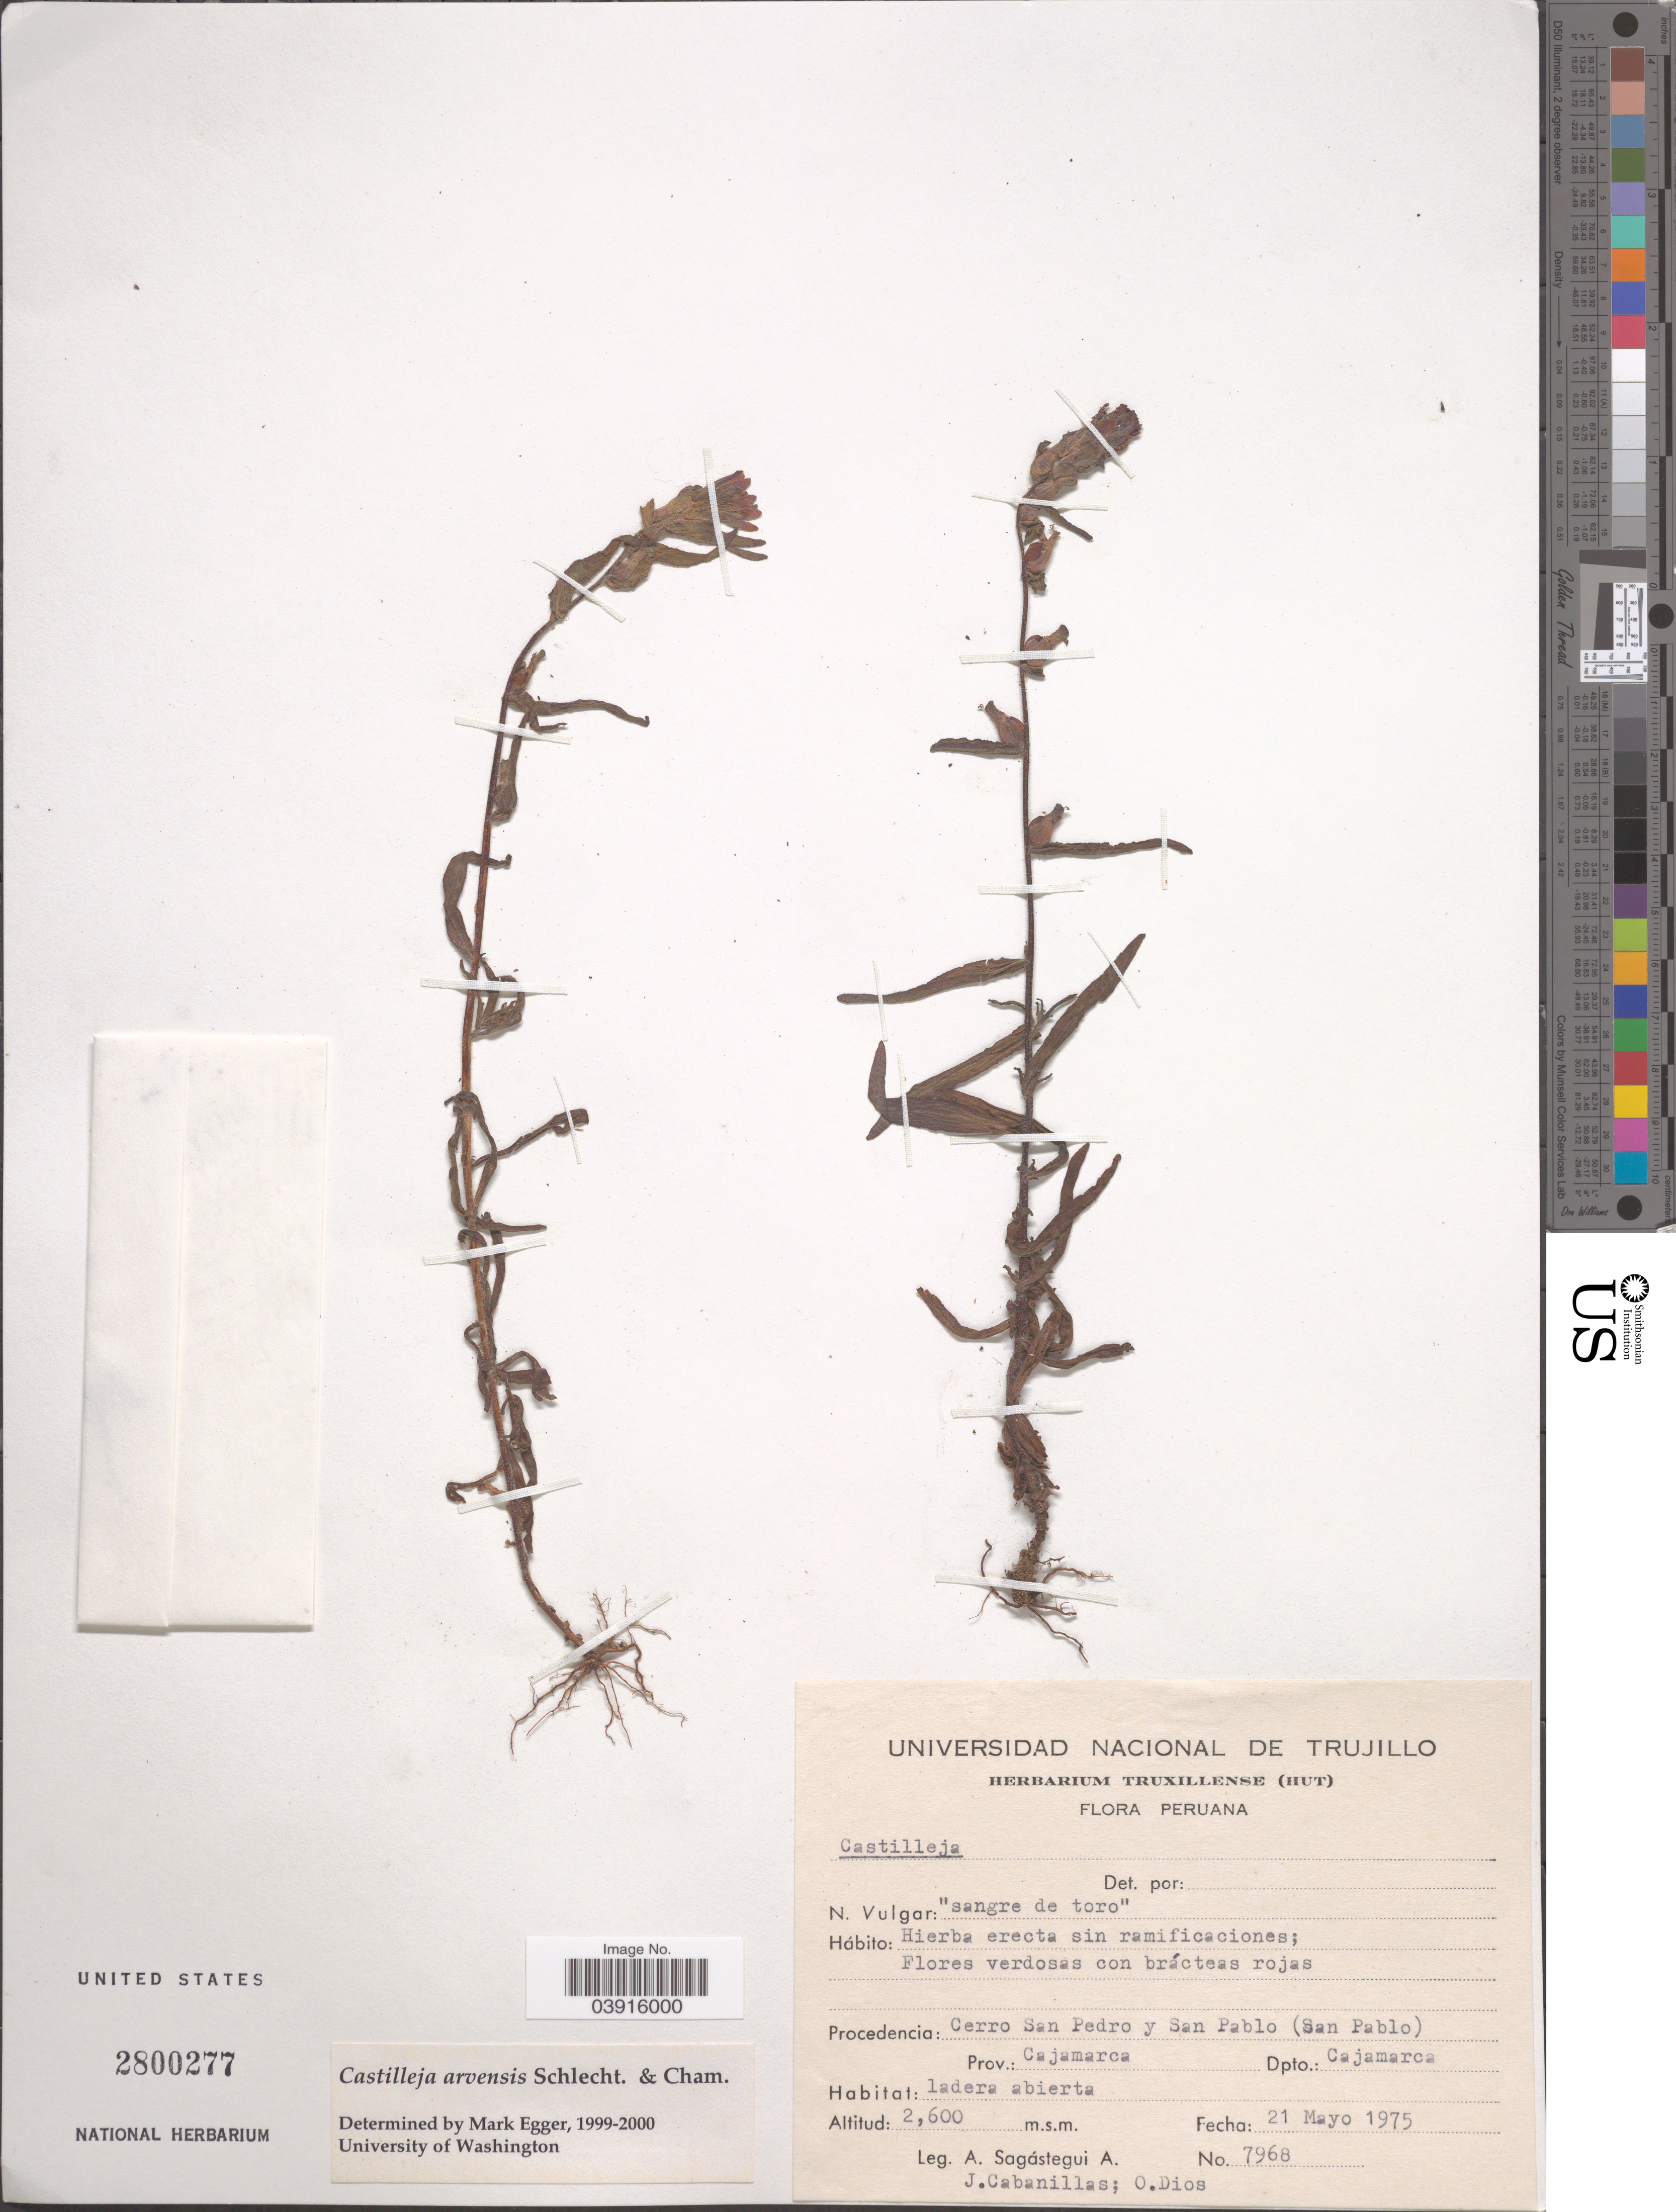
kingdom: Plantae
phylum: Tracheophyta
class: Magnoliopsida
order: Lamiales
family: Orobanchaceae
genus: Castilleja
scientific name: Castilleja arvensis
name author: Schltdl. & Cham.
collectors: A. Sagástegui A., J. Cabanillas & O. Dios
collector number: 7968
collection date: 1975-05-21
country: Peru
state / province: Cajamarca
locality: Cerro San Pedro y San Pablo (San Pablo). Dpto.: Cajamarca.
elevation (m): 2600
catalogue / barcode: US 2800277